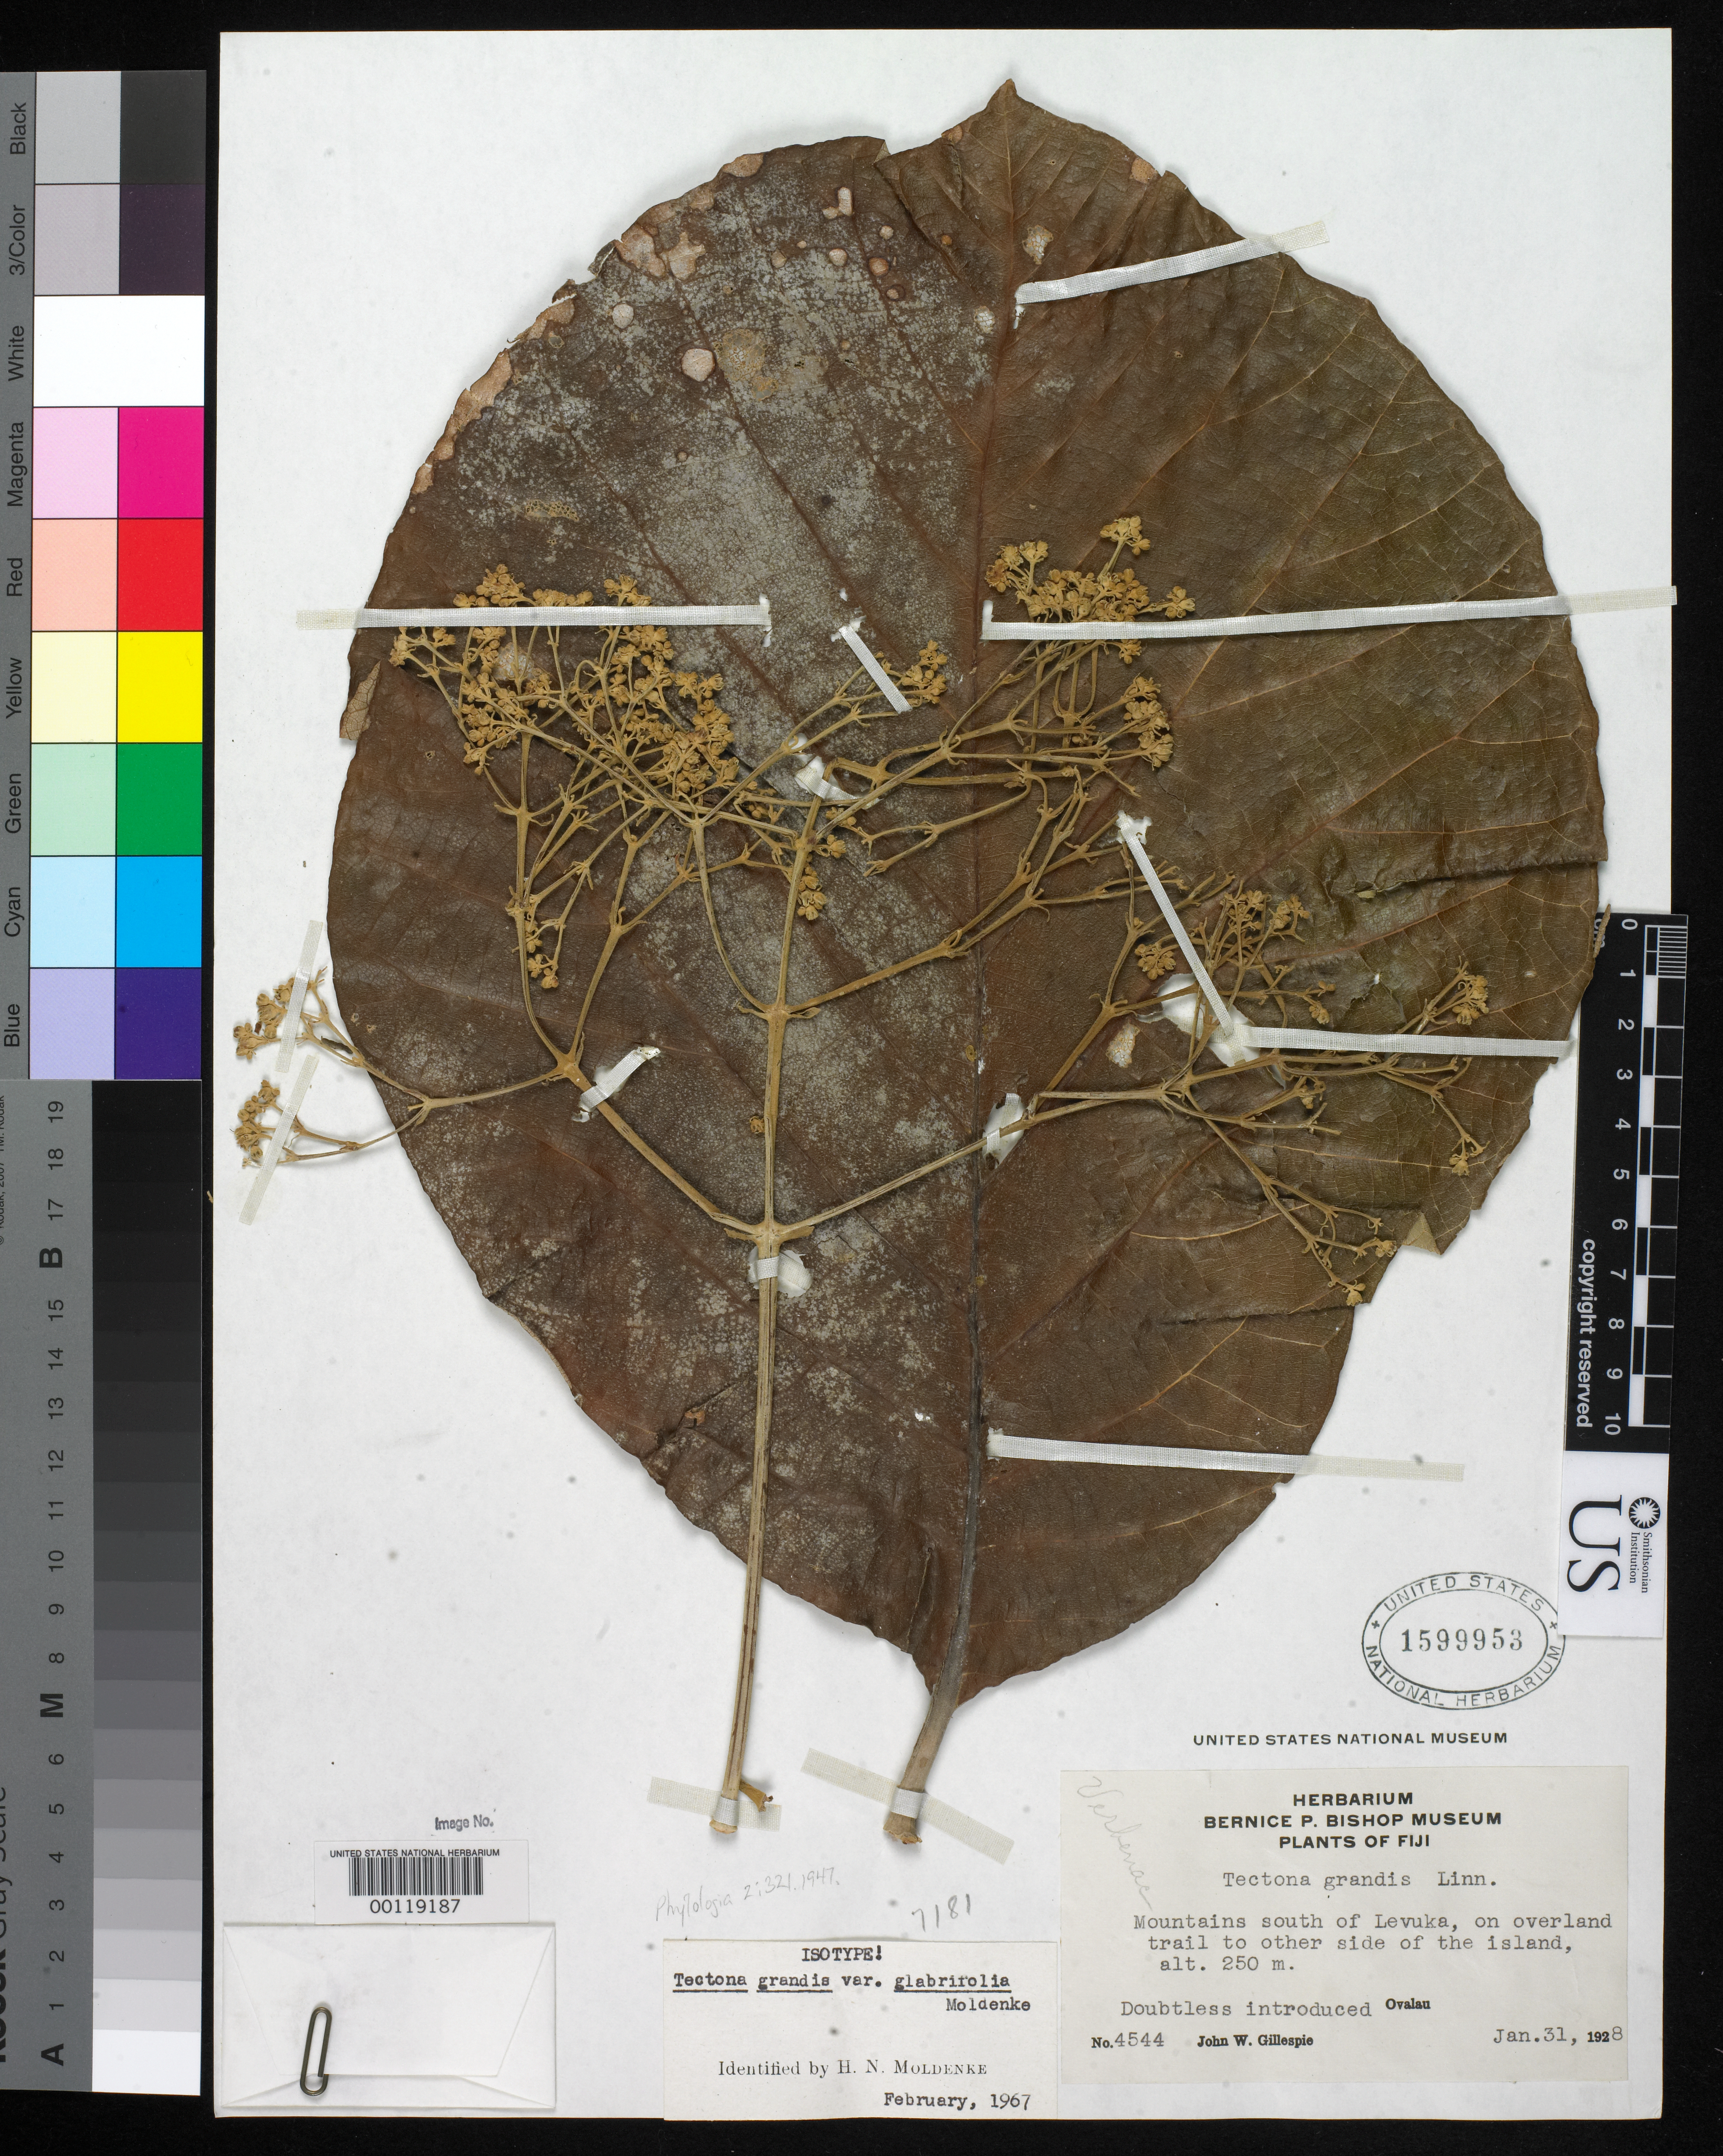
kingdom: Plantae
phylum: Tracheophyta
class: Magnoliopsida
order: Lamiales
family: Lamiaceae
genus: Tectona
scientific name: Tectona grandis var. glabrifolia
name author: Moldenke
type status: Isotype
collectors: J. W. Gillespie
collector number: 4544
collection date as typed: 31 Jan 1928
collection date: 1928-01-31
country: Fiji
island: Ovalau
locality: Mountains south of Levuka.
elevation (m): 250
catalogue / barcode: US 1599953